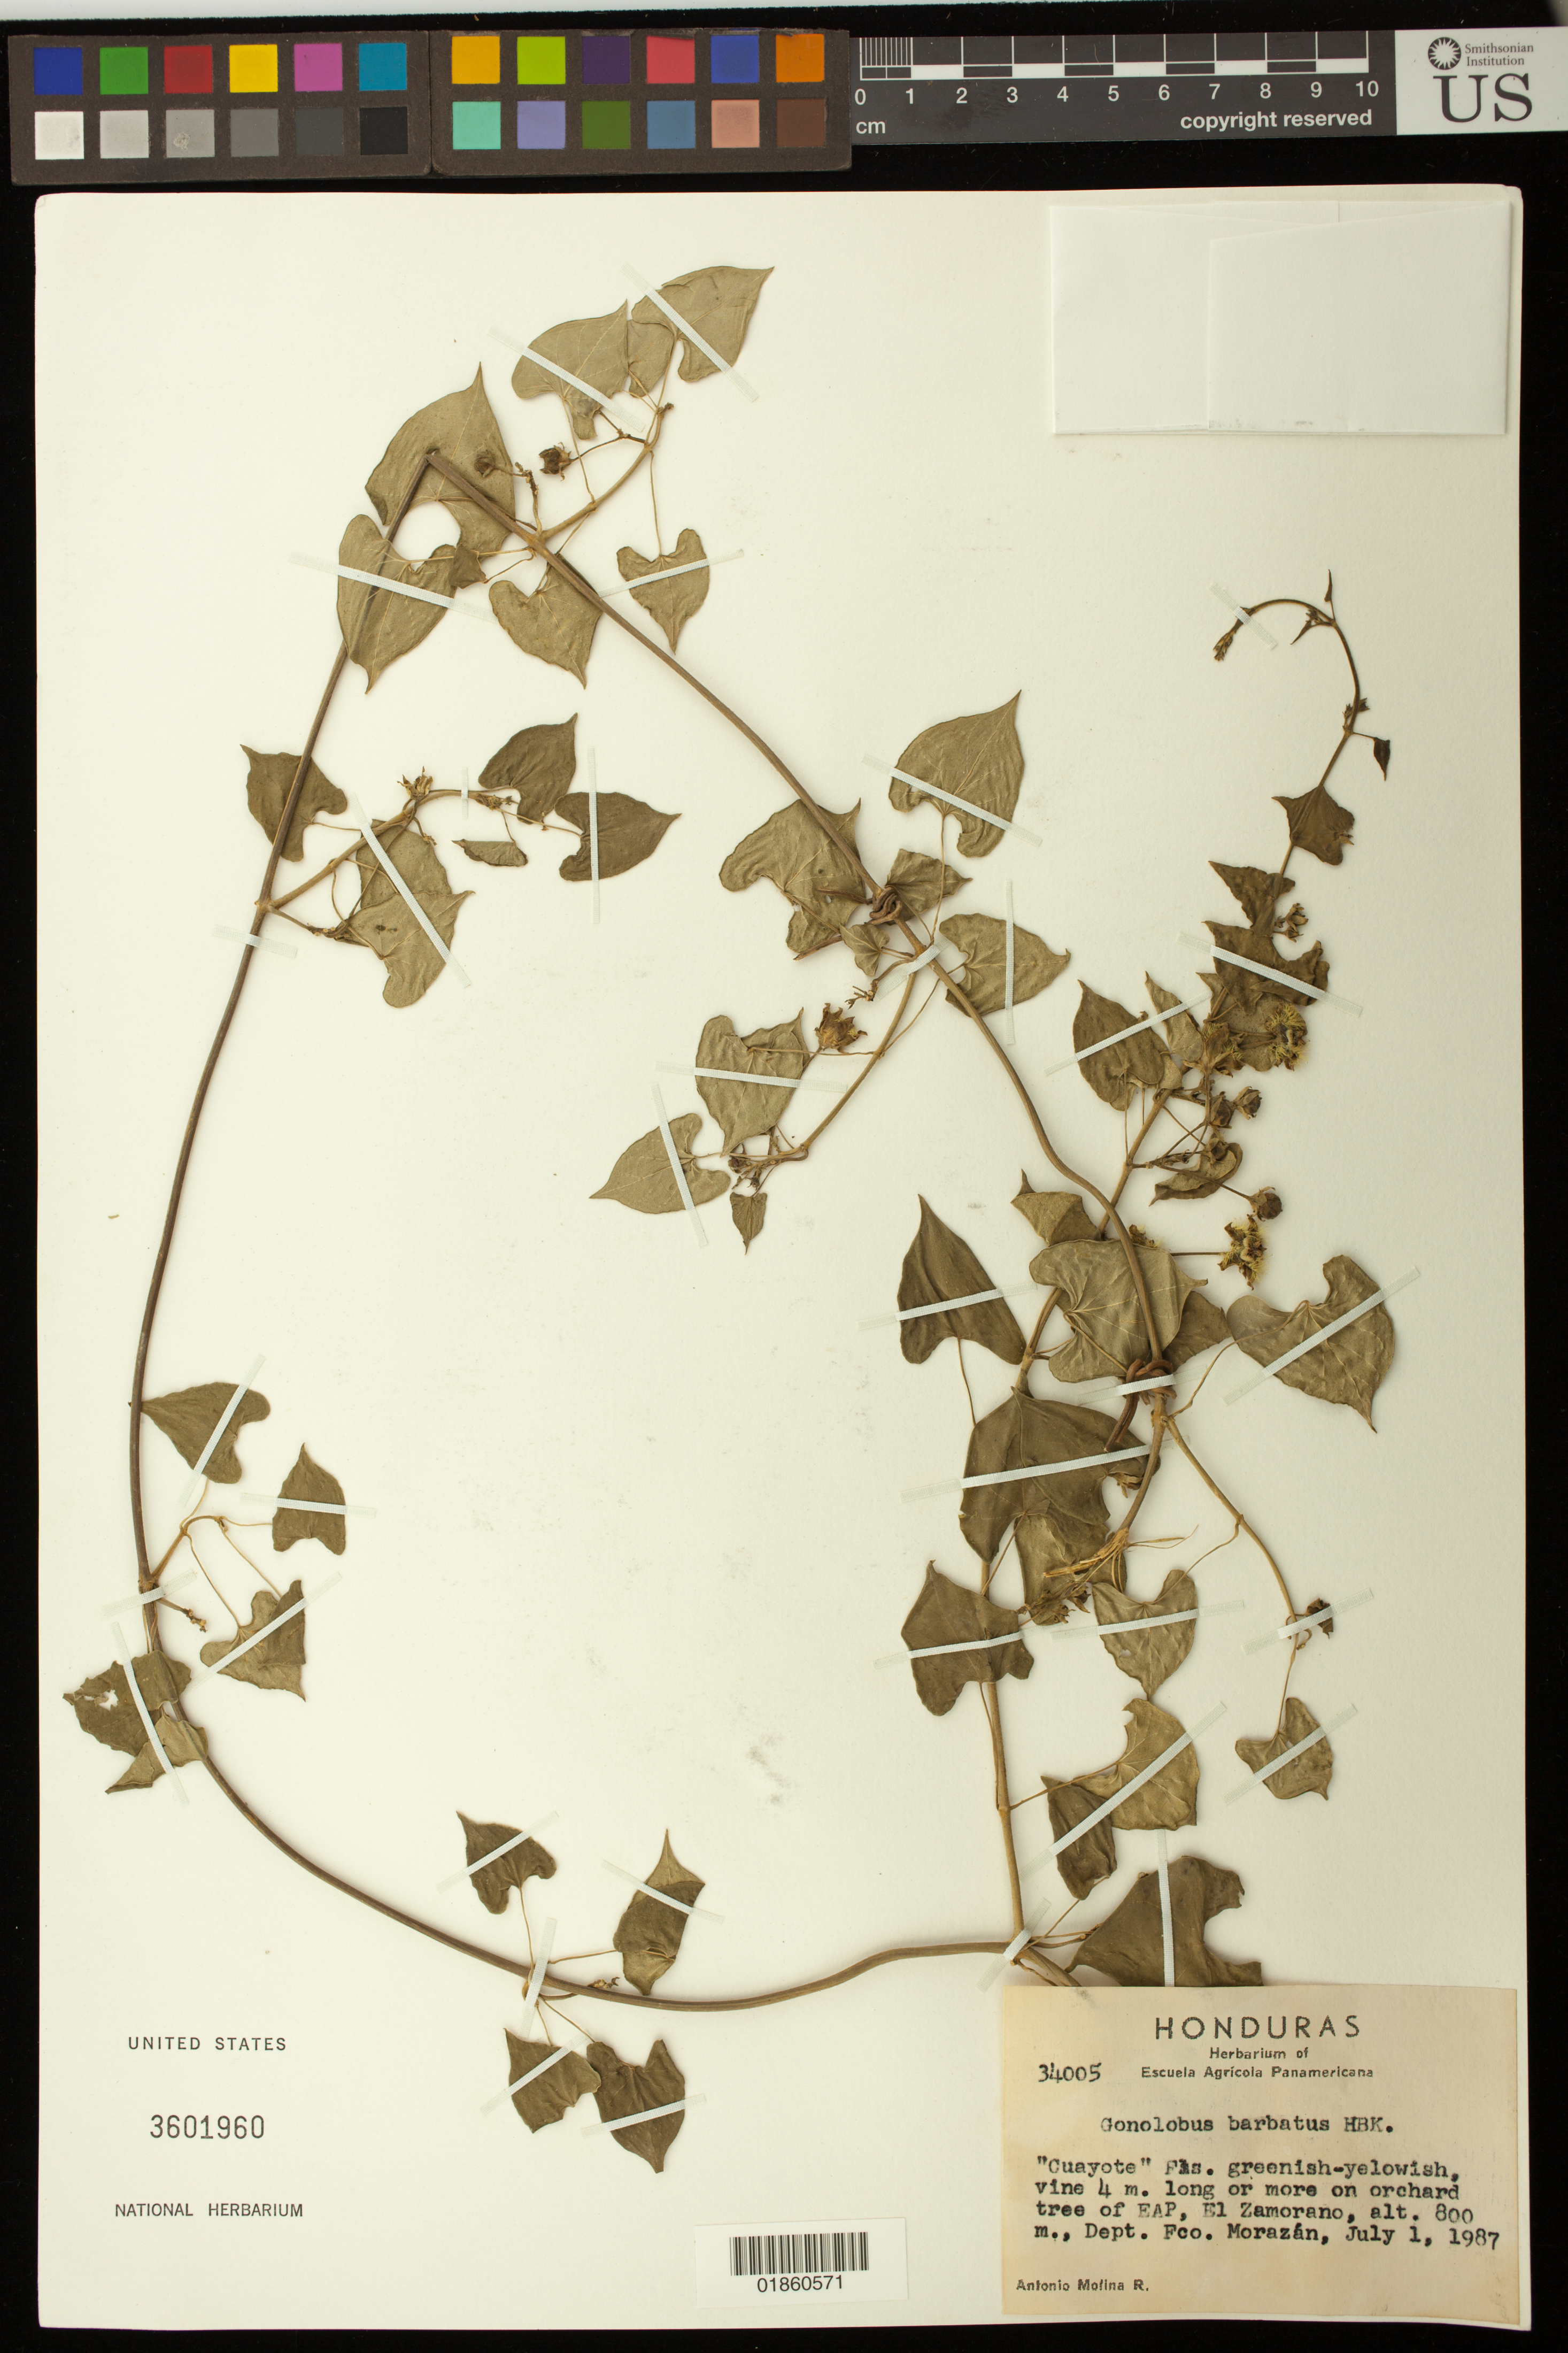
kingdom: Plantae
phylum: Tracheophyta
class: Magnoliopsida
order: Gentianales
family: Apocynaceae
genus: Gonolobus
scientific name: Gonolobus barbatus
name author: Kunth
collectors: A. Molina R.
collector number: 34005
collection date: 1987-07-01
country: Honduras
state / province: Fco. Morazán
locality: El Zamorano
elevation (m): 800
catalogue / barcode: US 3601960